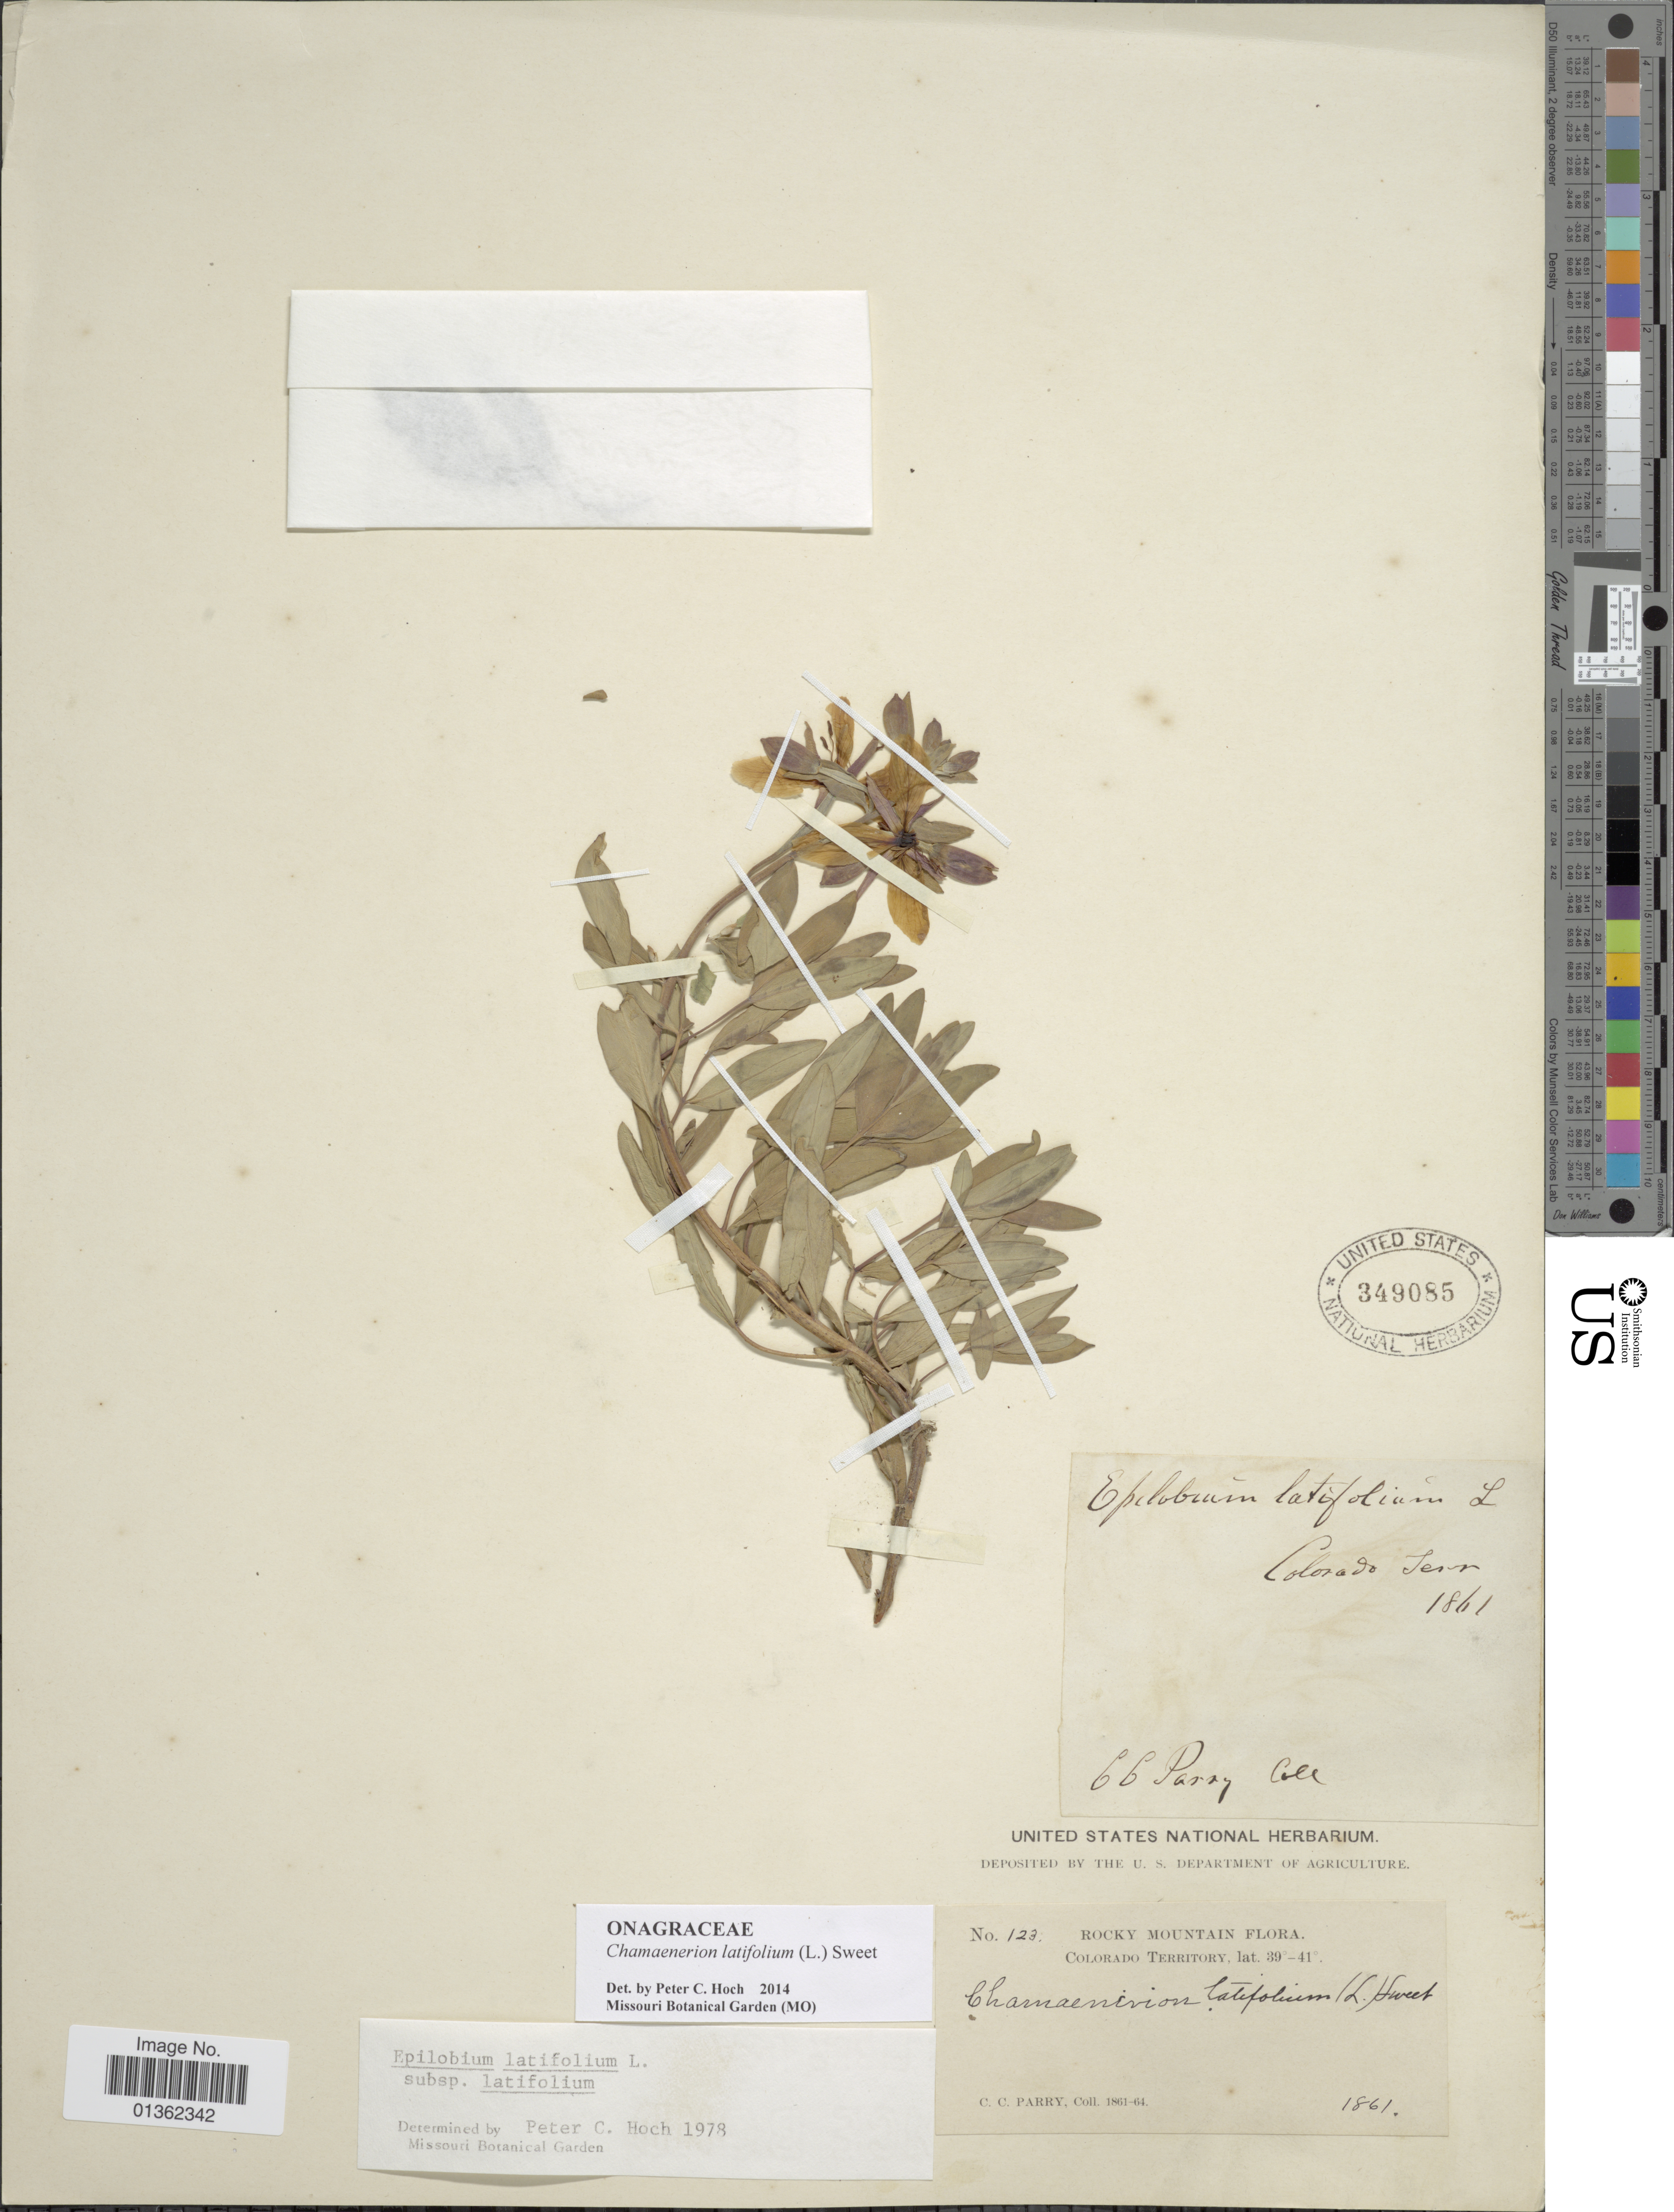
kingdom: Plantae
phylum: Tracheophyta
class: Magnoliopsida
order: Myrtales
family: Onagraceae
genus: Chamaenerion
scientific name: Chamaenerion latifolium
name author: (L.) Th. Fr. & Lange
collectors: C. C. Parry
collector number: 123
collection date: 1861/1864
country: United States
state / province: Colorado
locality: Rocky Mountain.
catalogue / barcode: US 349085